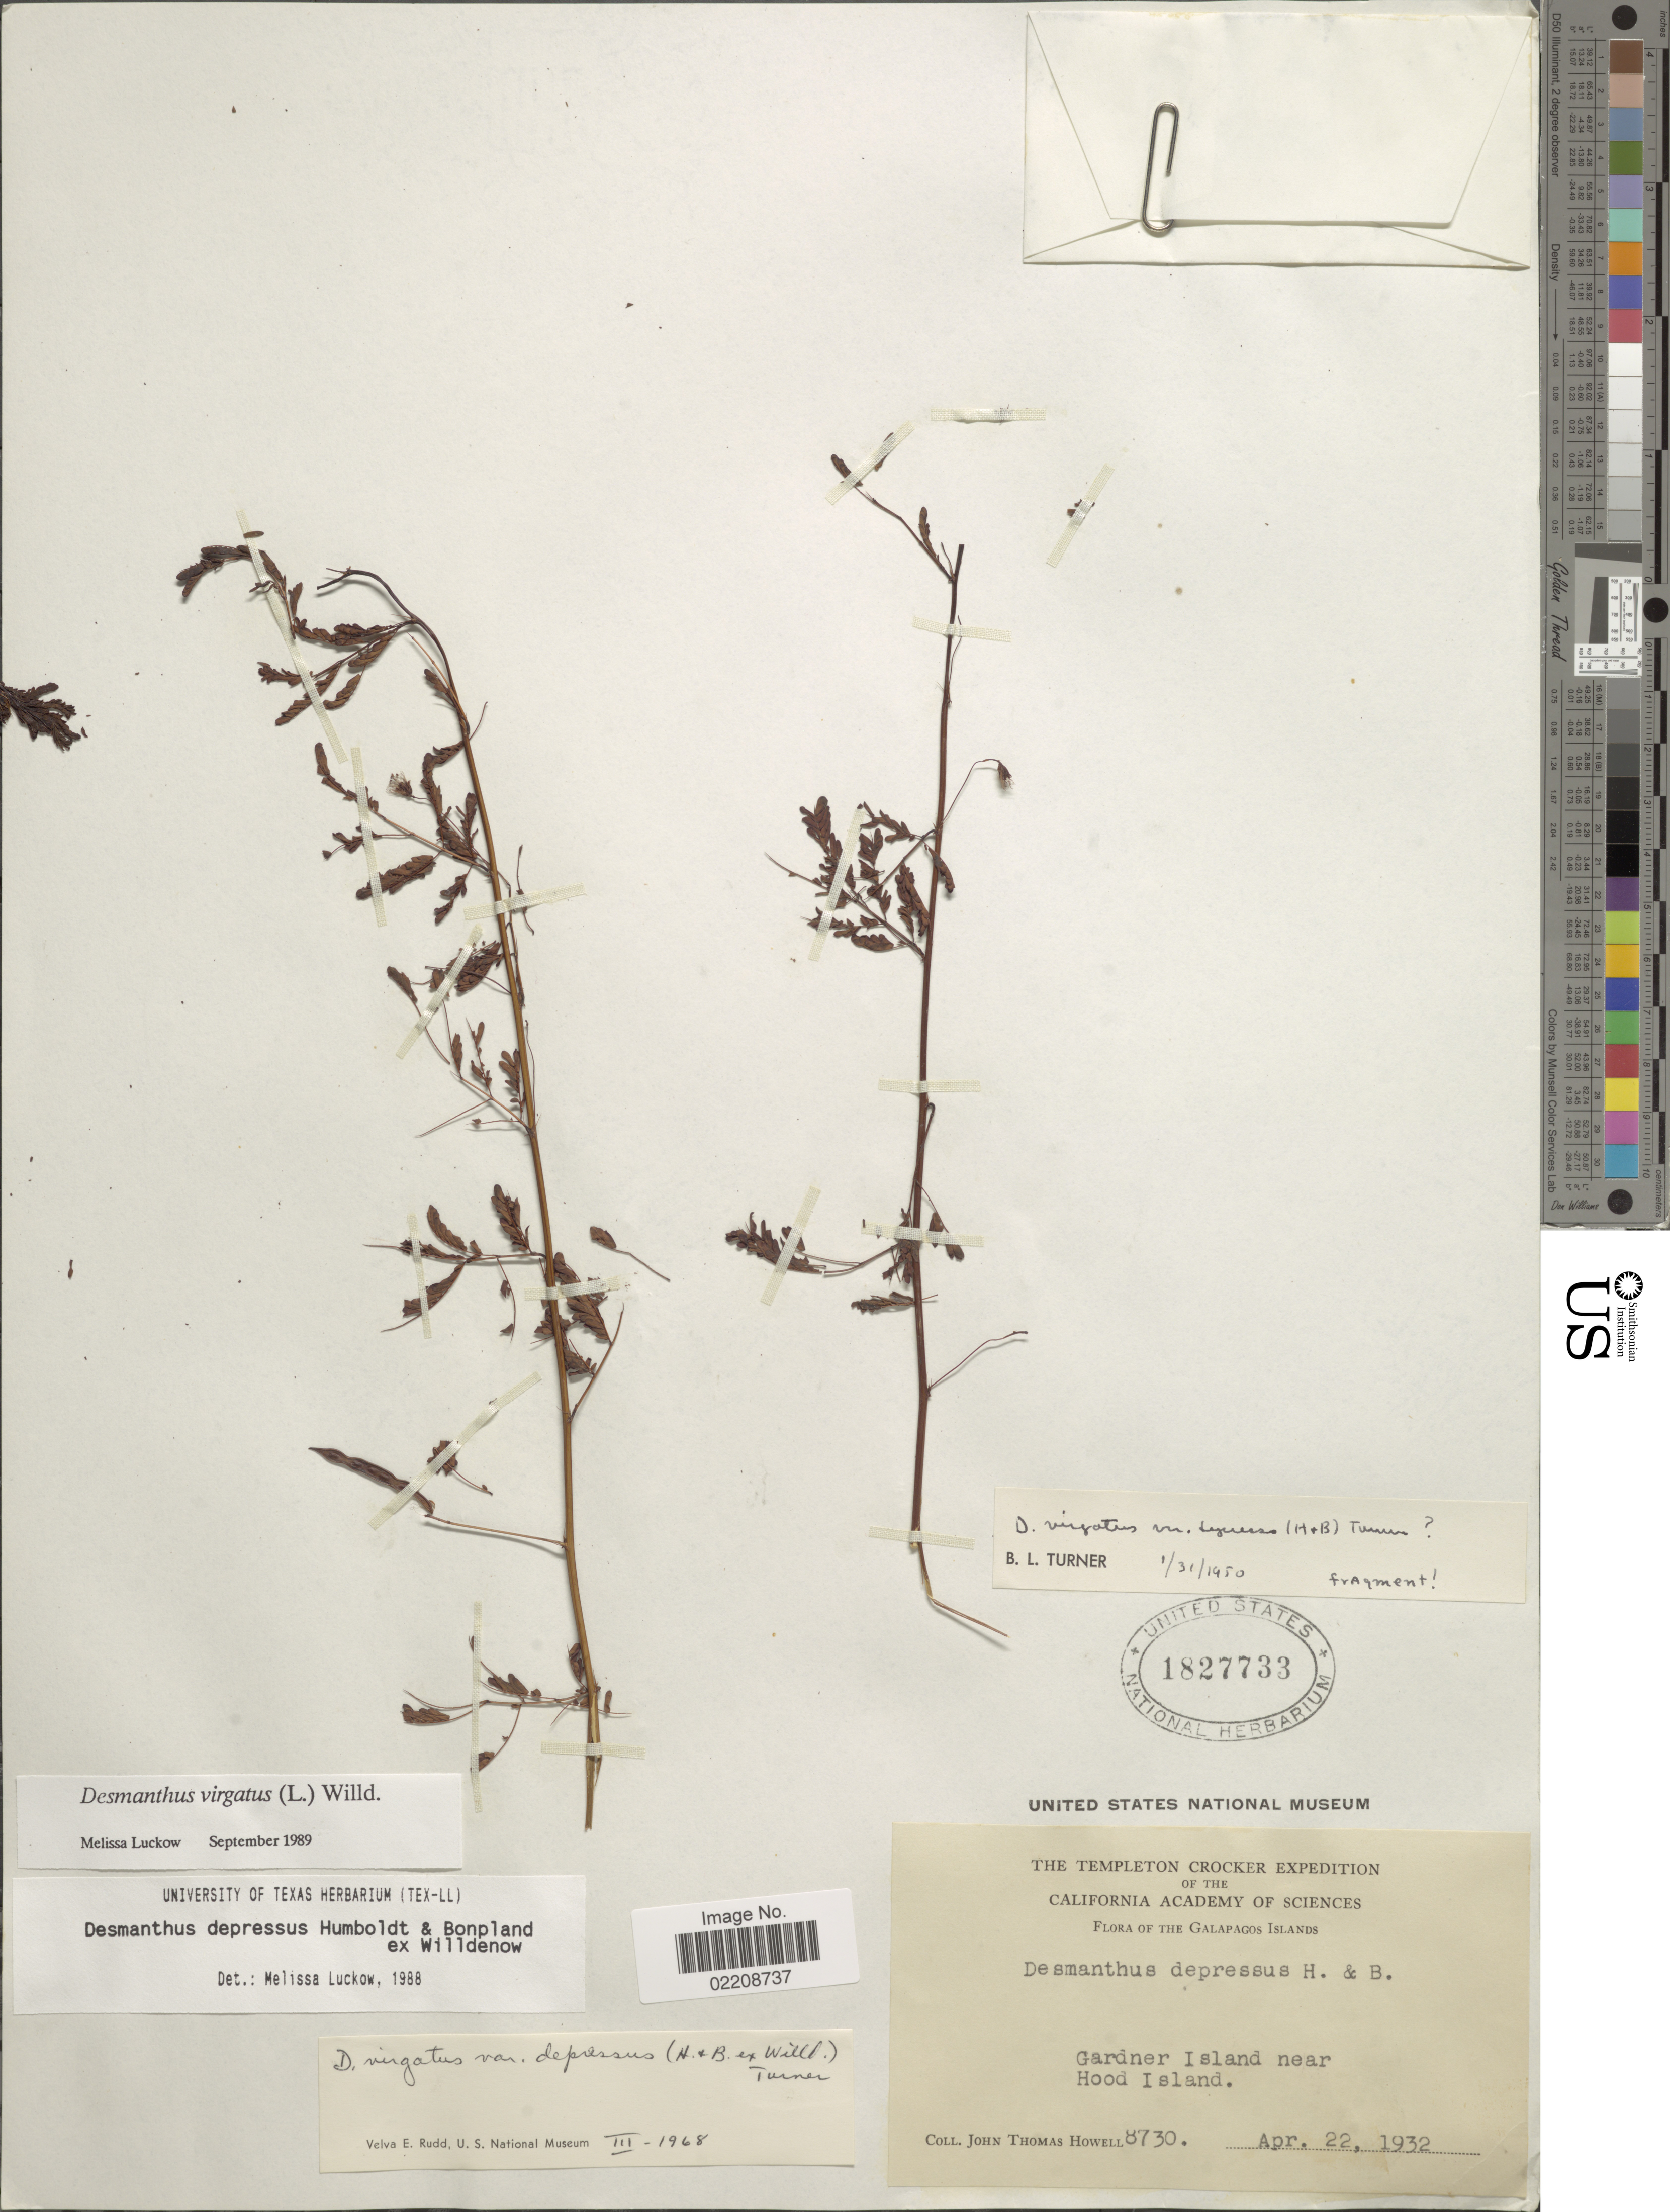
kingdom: Plantae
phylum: Tracheophyta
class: Magnoliopsida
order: Fabales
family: Fabaceae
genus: Desmanthus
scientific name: Desmanthus virgatus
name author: (L.) Willd.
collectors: J. T. Howell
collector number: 8730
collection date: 1932-04-22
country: Ecuador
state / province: Colón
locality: Galapagos Islands, Gardner Island near Hood Island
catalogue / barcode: US 1827733